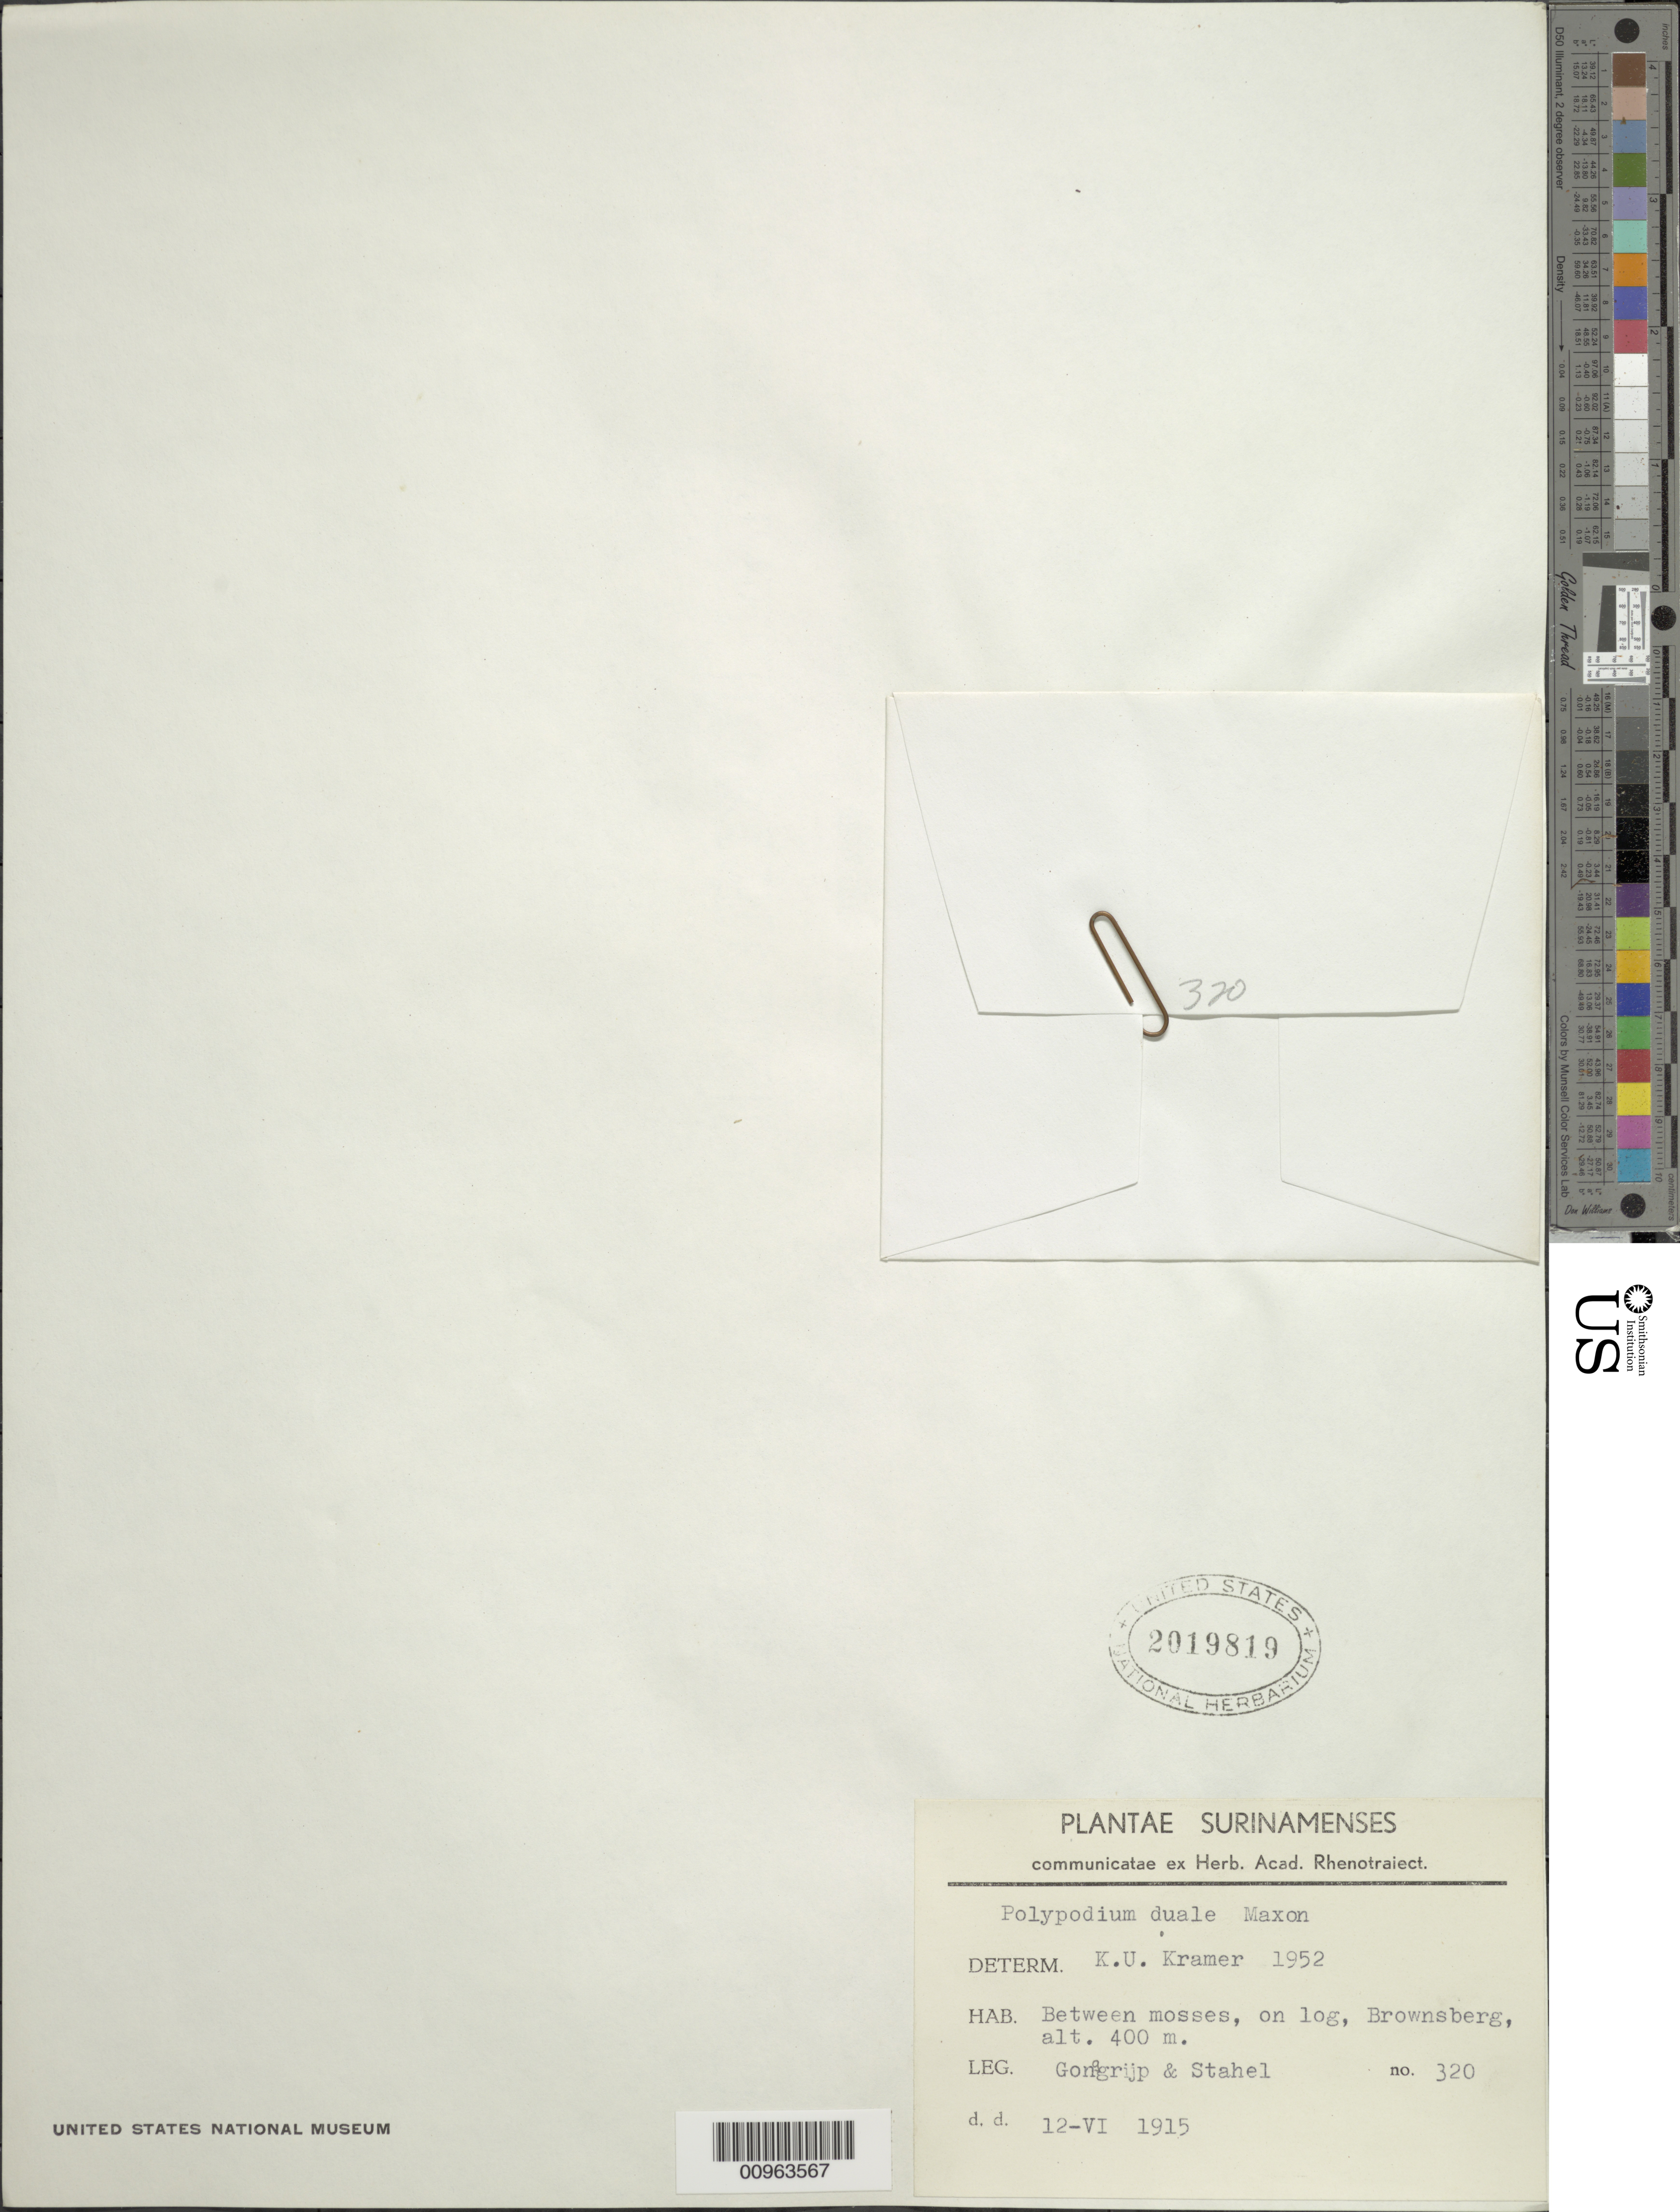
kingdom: Plantae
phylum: Tracheophyta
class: Polypodiopsida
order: Polypodiales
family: Polypodiaceae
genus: Cochlidium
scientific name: Cochlidium serrulatum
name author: (Sw.) L.E. Bishop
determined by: Kramer, K. U.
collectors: J. Gonggrijp & G. Stahel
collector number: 320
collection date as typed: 12-Aug-15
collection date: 1915-08-12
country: Suriname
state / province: Brokopondo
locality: Brownsberg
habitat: Between mosses, on log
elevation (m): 400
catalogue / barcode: US 2019819